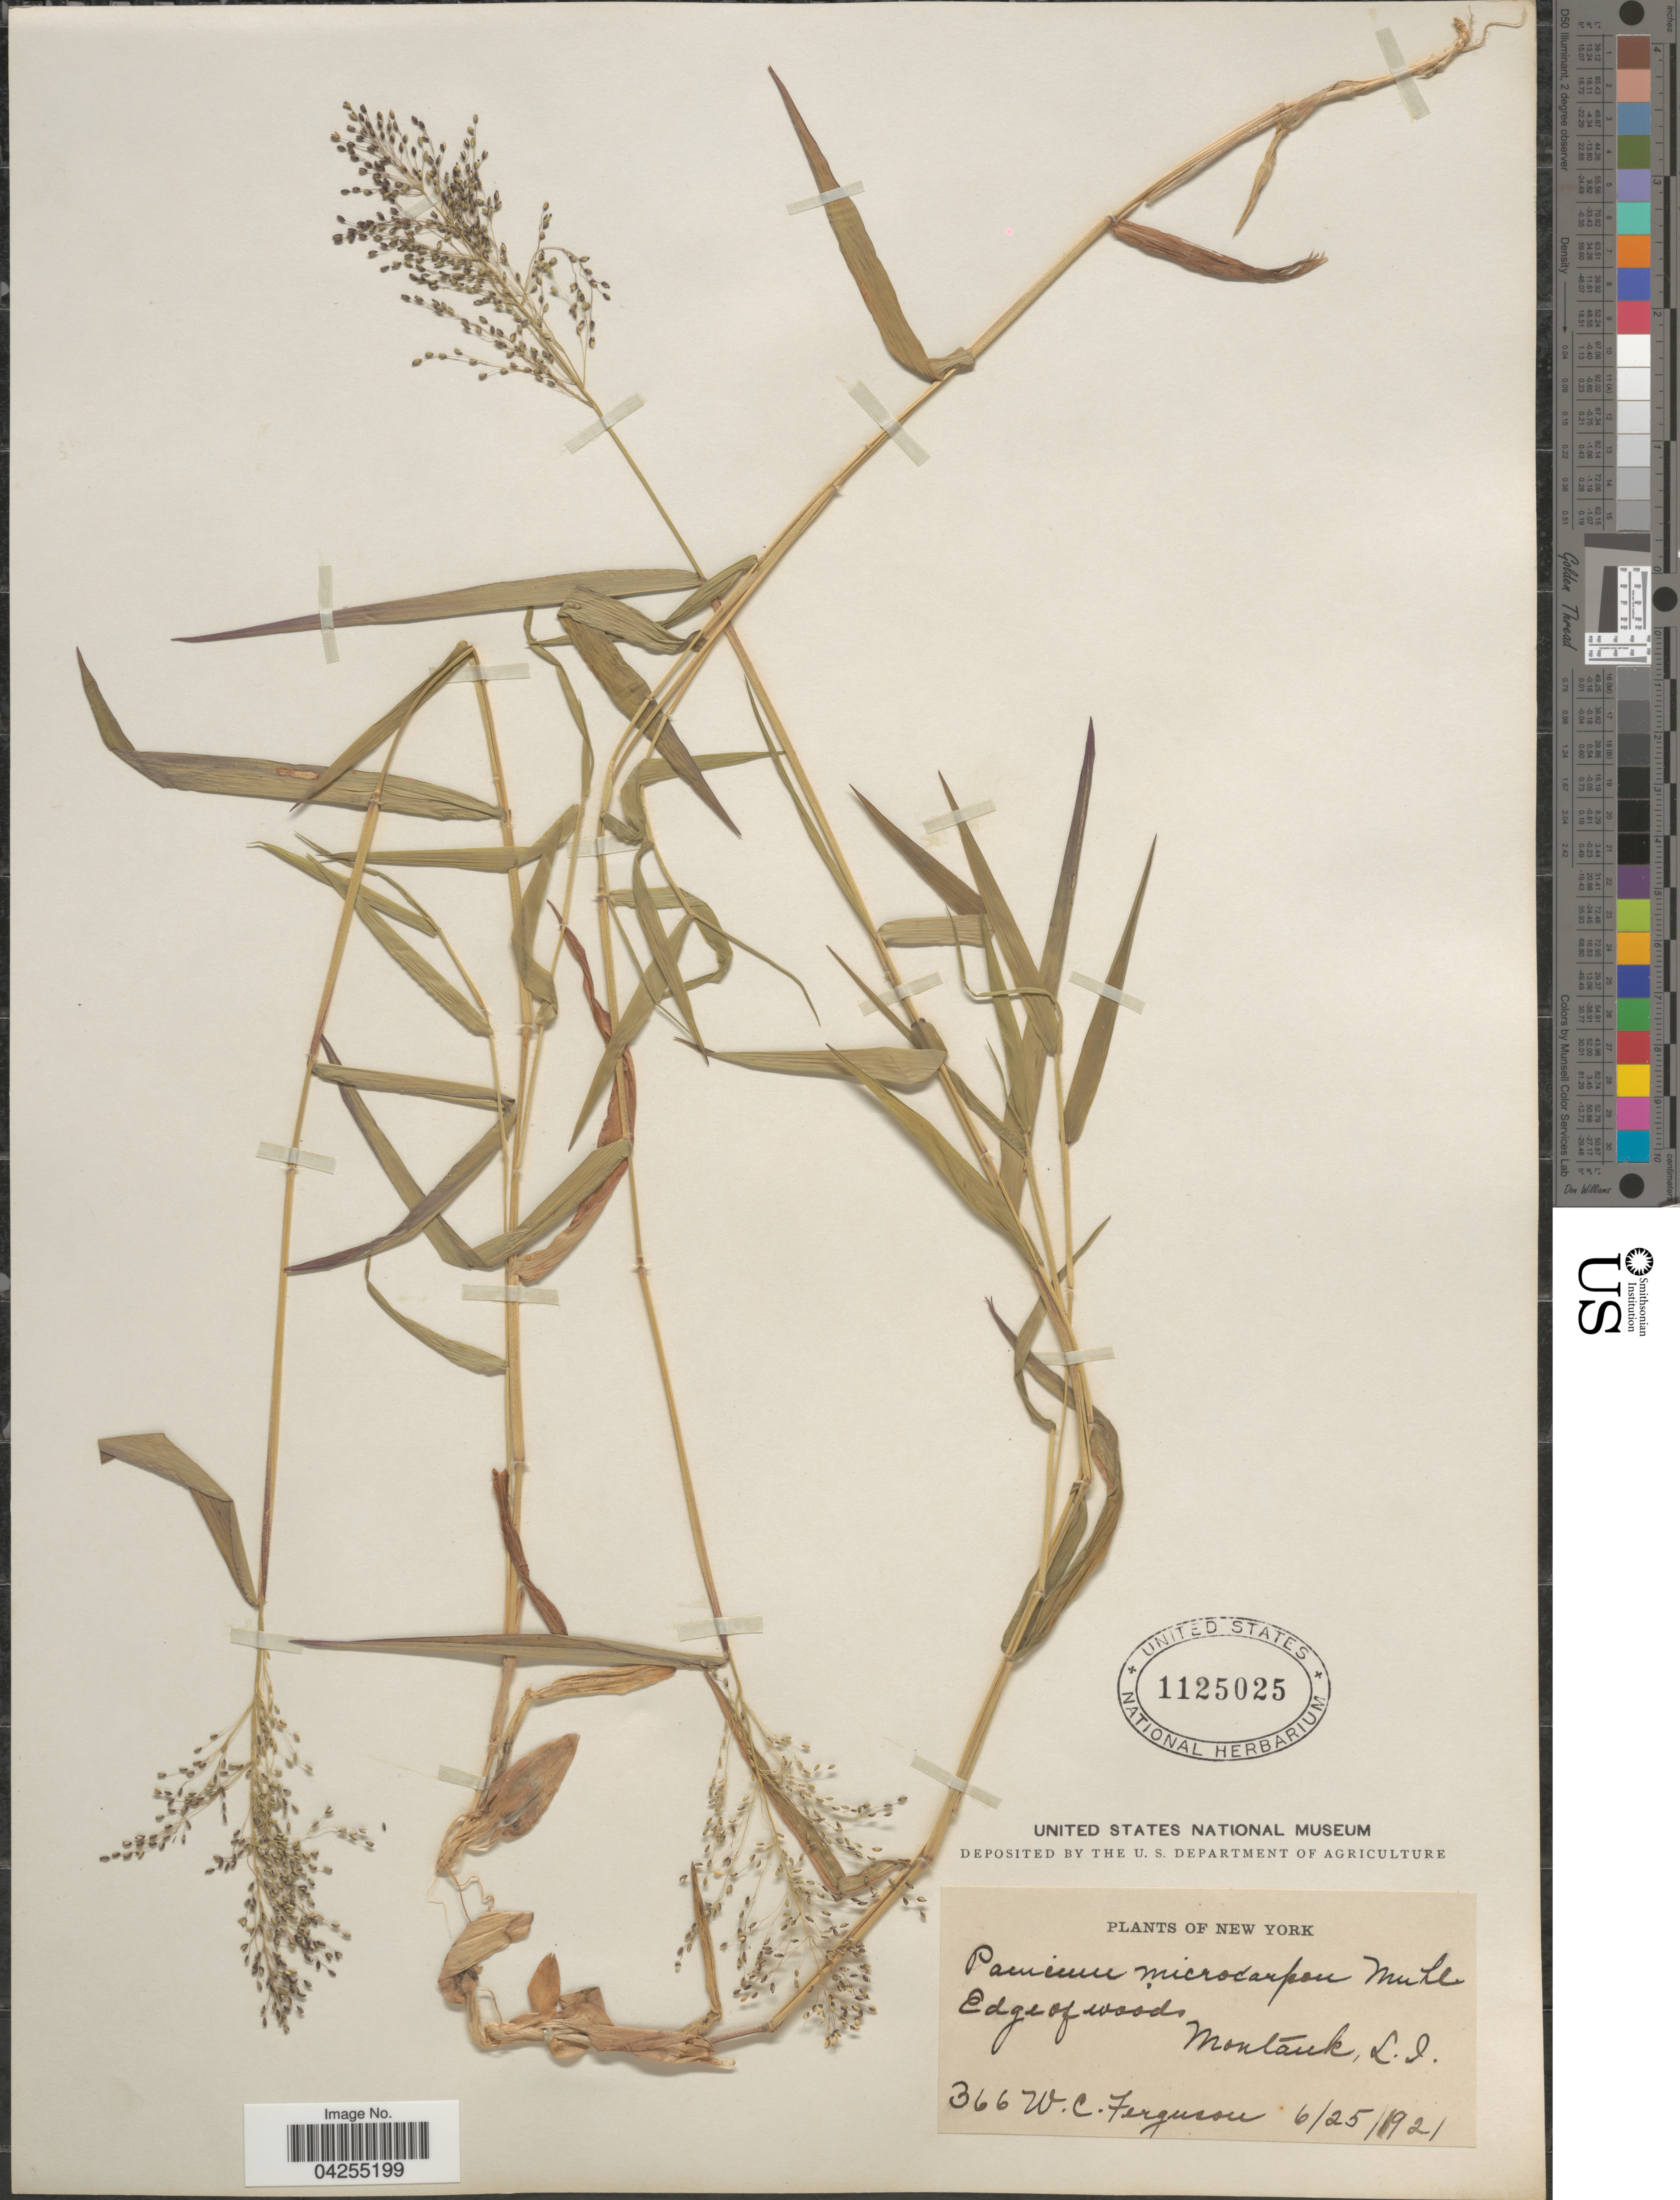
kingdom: Plantae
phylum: Tracheophyta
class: Liliopsida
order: Poales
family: Poaceae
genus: Dichanthelium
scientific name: Dichanthelium dichotomum var. dichotomum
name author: (L.) Gould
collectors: W. Ferguson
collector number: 366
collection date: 1921-06-25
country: United States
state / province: New York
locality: Edge of woods. Montauk, L.I.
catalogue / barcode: US 1125025